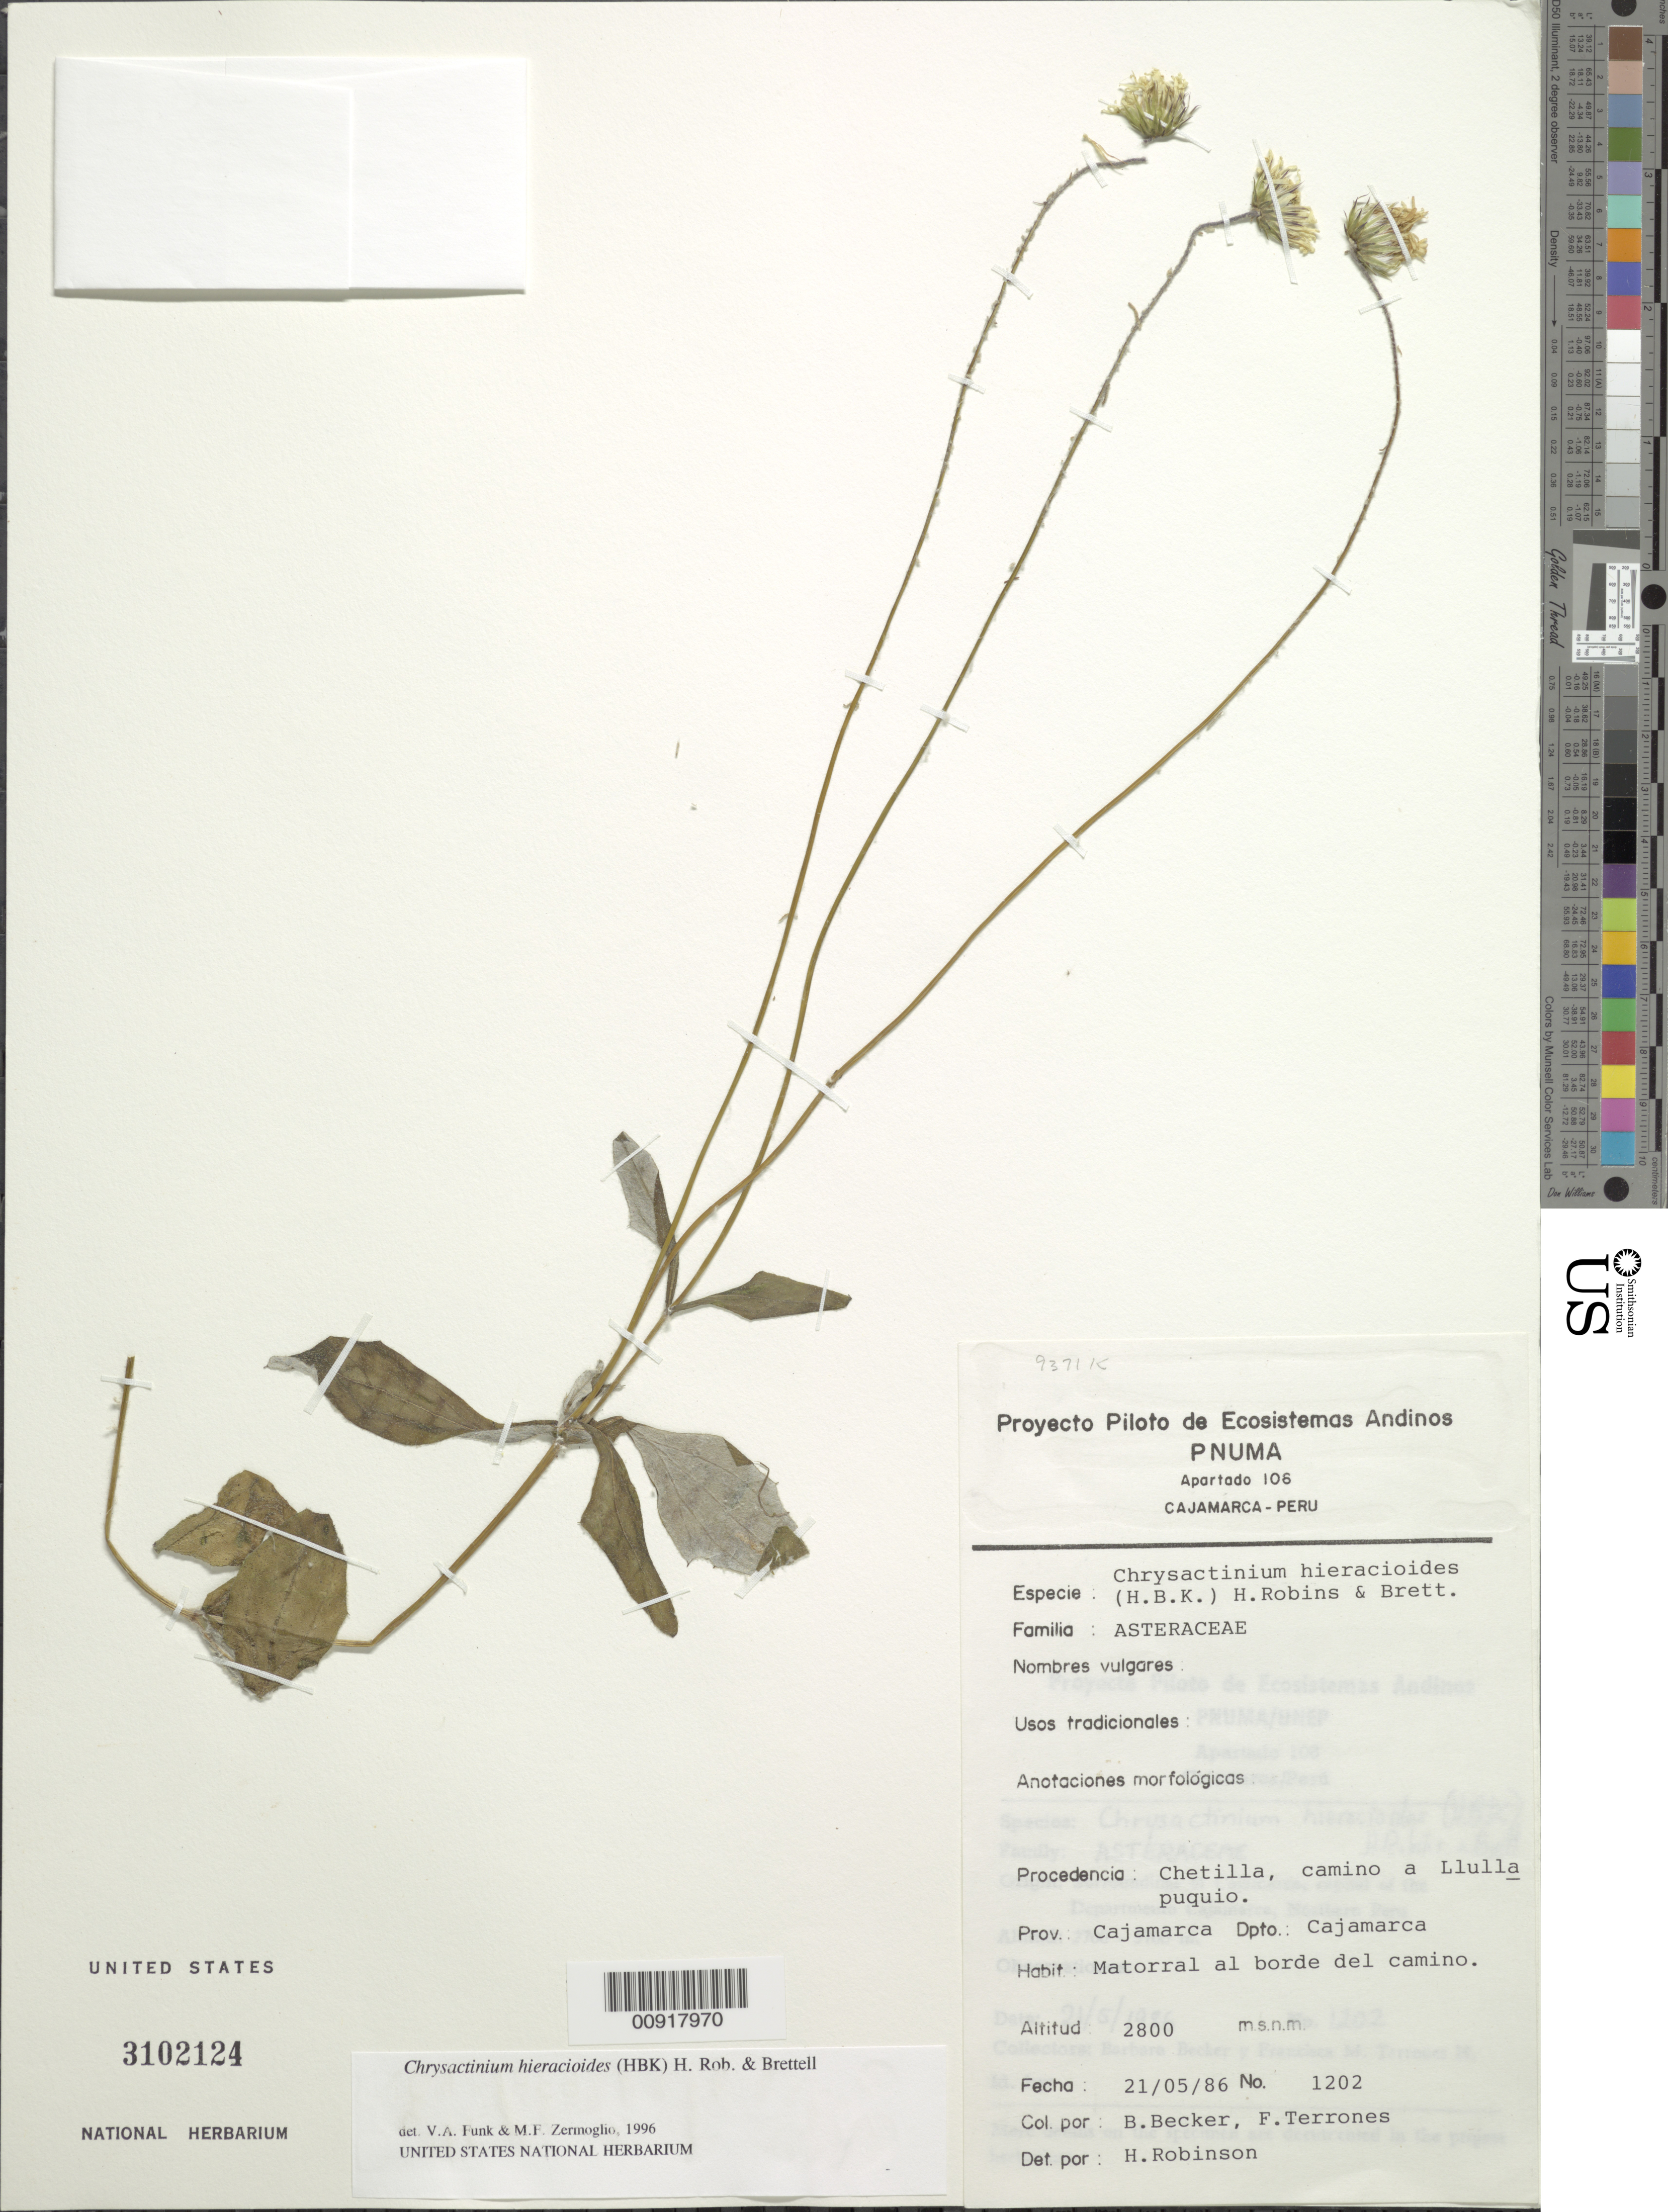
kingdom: Plantae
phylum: Tracheophyta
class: Magnoliopsida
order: Asterales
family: Asteraceae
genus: Chrysactinium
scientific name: Chrysactinium hieracioides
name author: (Kunth) H. Rob. & Brettell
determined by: Funk, V. A.; Zermoglio, M. F.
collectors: B. Becker & F. Terrones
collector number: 1202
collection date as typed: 21 May 1986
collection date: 1986-05-21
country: Peru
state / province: Cajamarca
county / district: Cajamarca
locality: Chetilla, camino a Llullapuquio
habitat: Matorral al borde del camino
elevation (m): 2800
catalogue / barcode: US 3102124